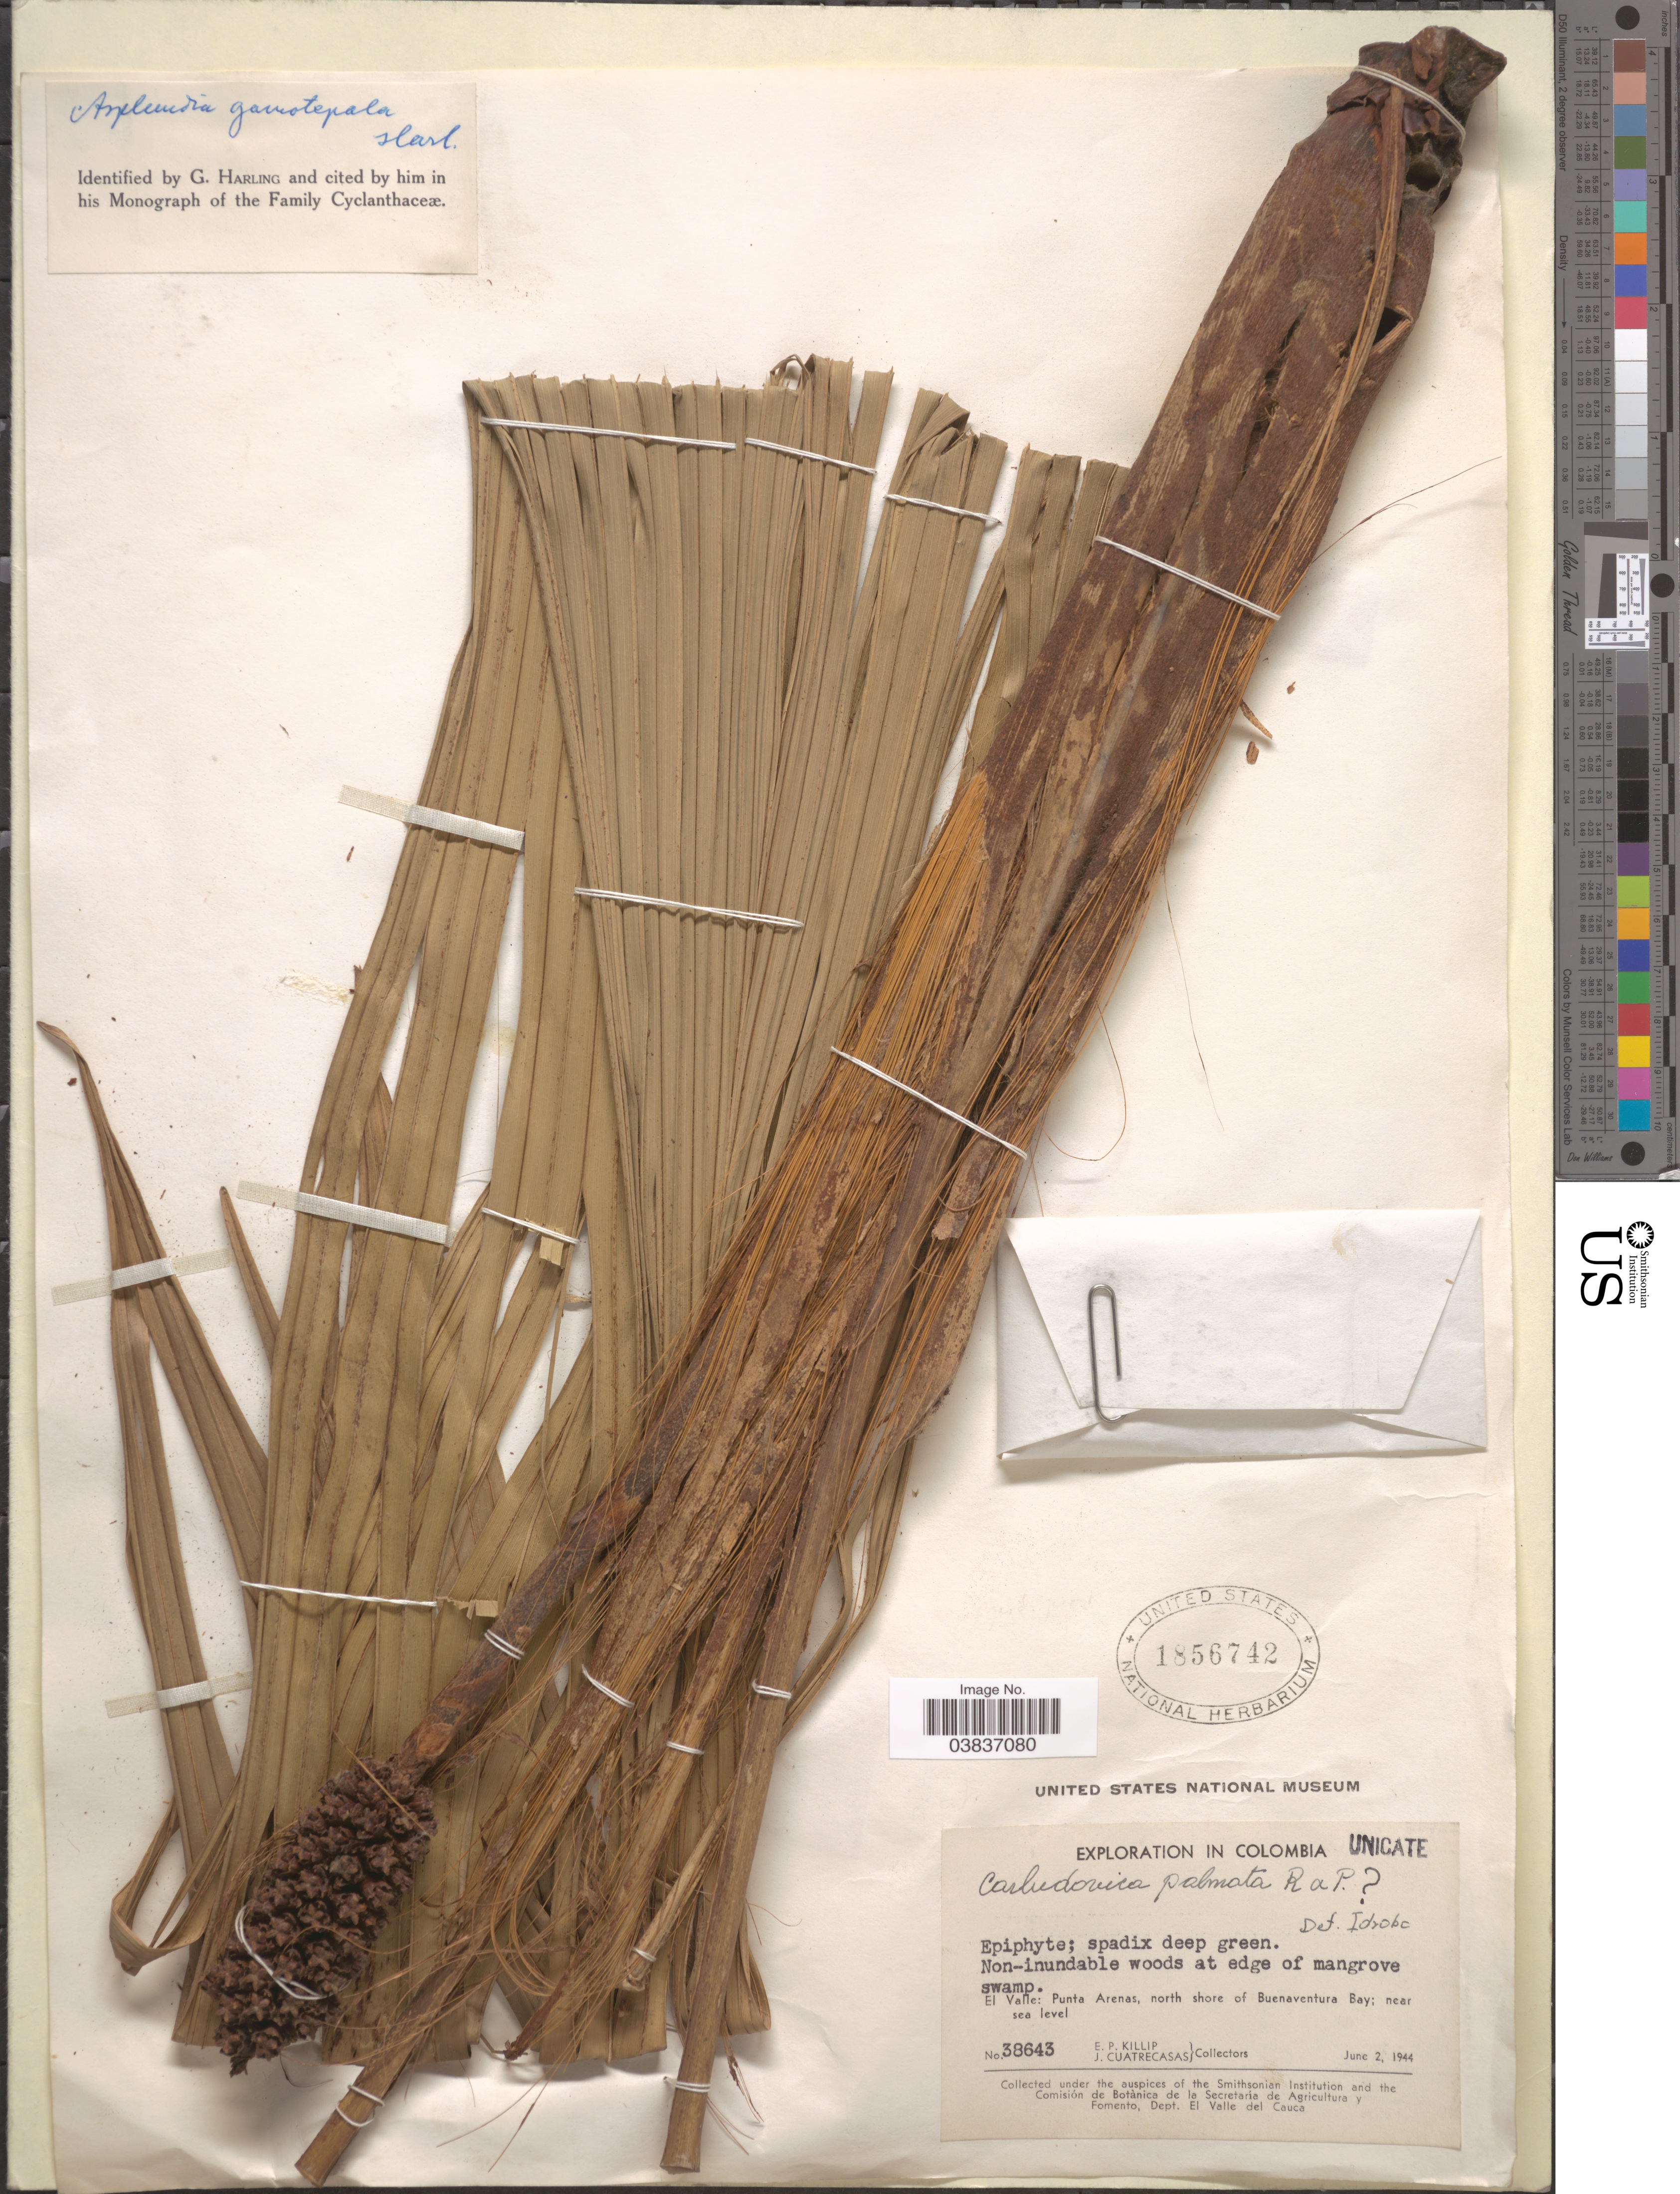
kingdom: Plantae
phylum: Tracheophyta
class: Liliopsida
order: Pandanales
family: Cyclanthaceae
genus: Asplundia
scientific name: Asplundia gamotepala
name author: Harling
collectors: E. P. Killip & J. Cuatrecasas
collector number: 38643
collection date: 1944-06-02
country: Colombia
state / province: Valle del Cauca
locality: El Valle: Punta Arenas, north shore of Buenaventura Bay.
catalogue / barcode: US 1856742